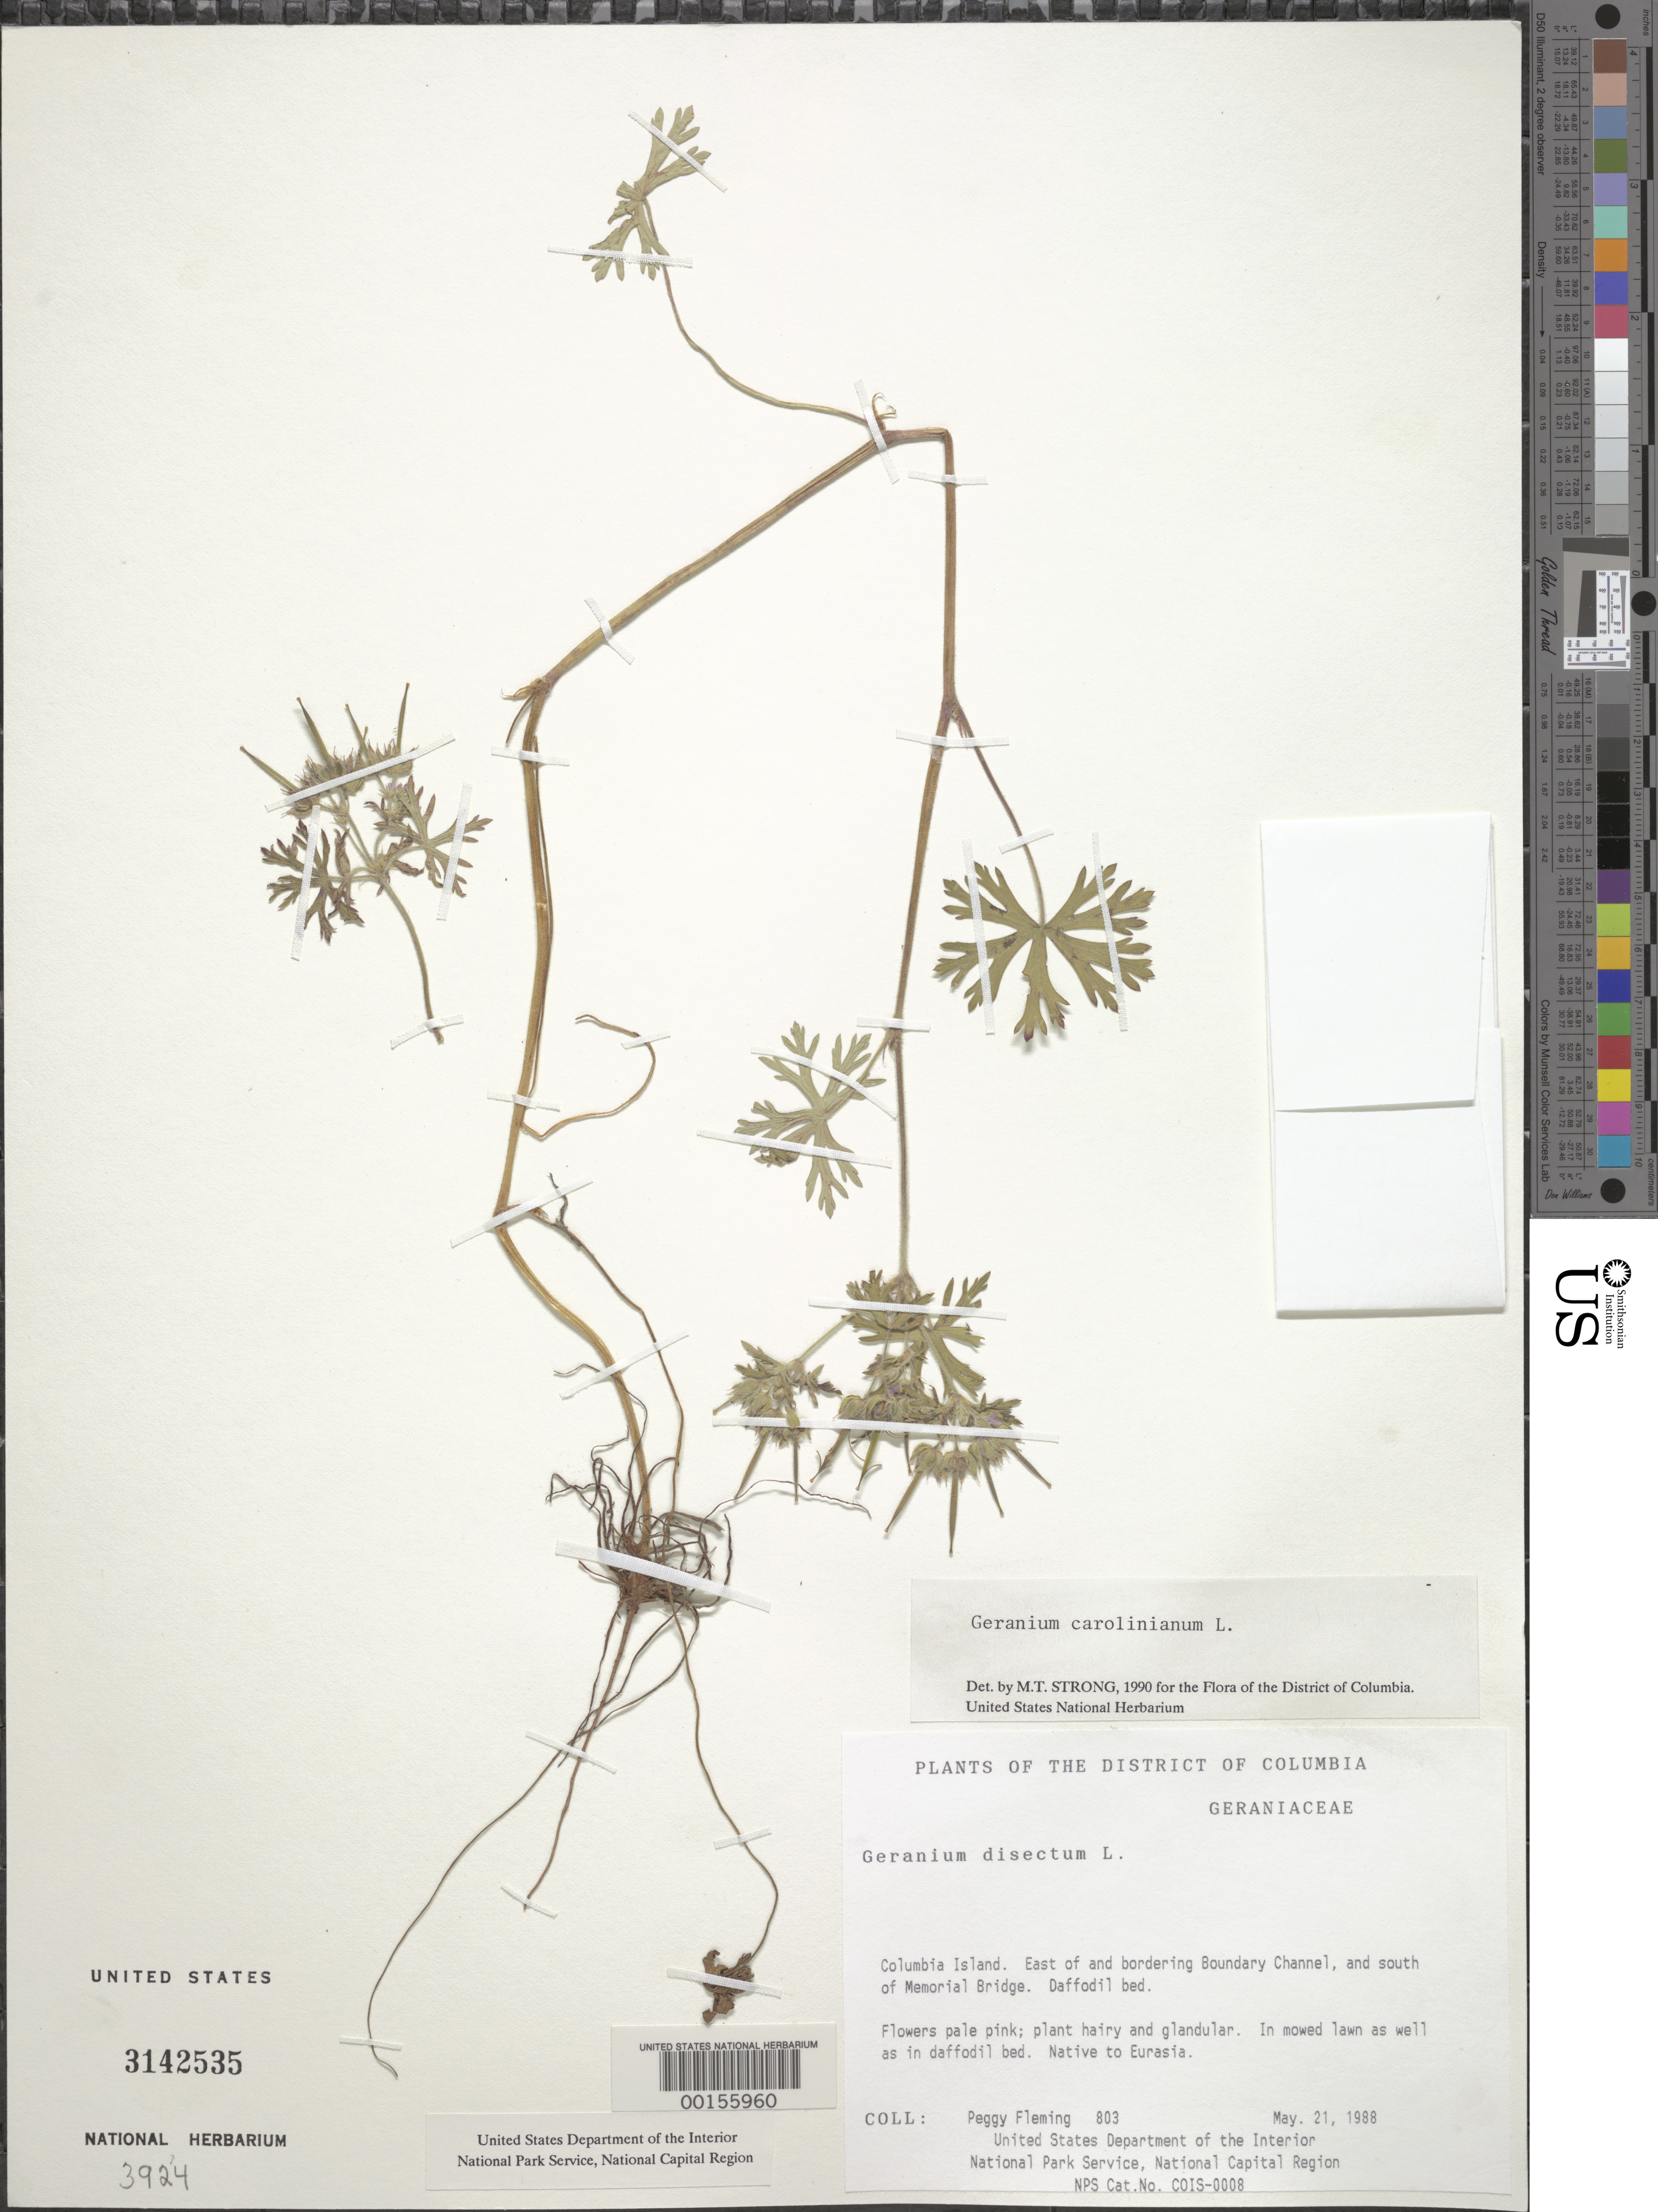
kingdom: Plantae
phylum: Tracheophyta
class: Magnoliopsida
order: Geraniales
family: Geraniaceae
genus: Geranium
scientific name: Geranium carolinianum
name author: L.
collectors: P. Fleming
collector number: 803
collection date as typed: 21 May 1988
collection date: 1988-05-21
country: United States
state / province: District of Columbia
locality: Columbia Island, E of Boundary Channel, S of Memorial Bridge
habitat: Daffodil bed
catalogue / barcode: US 3142535